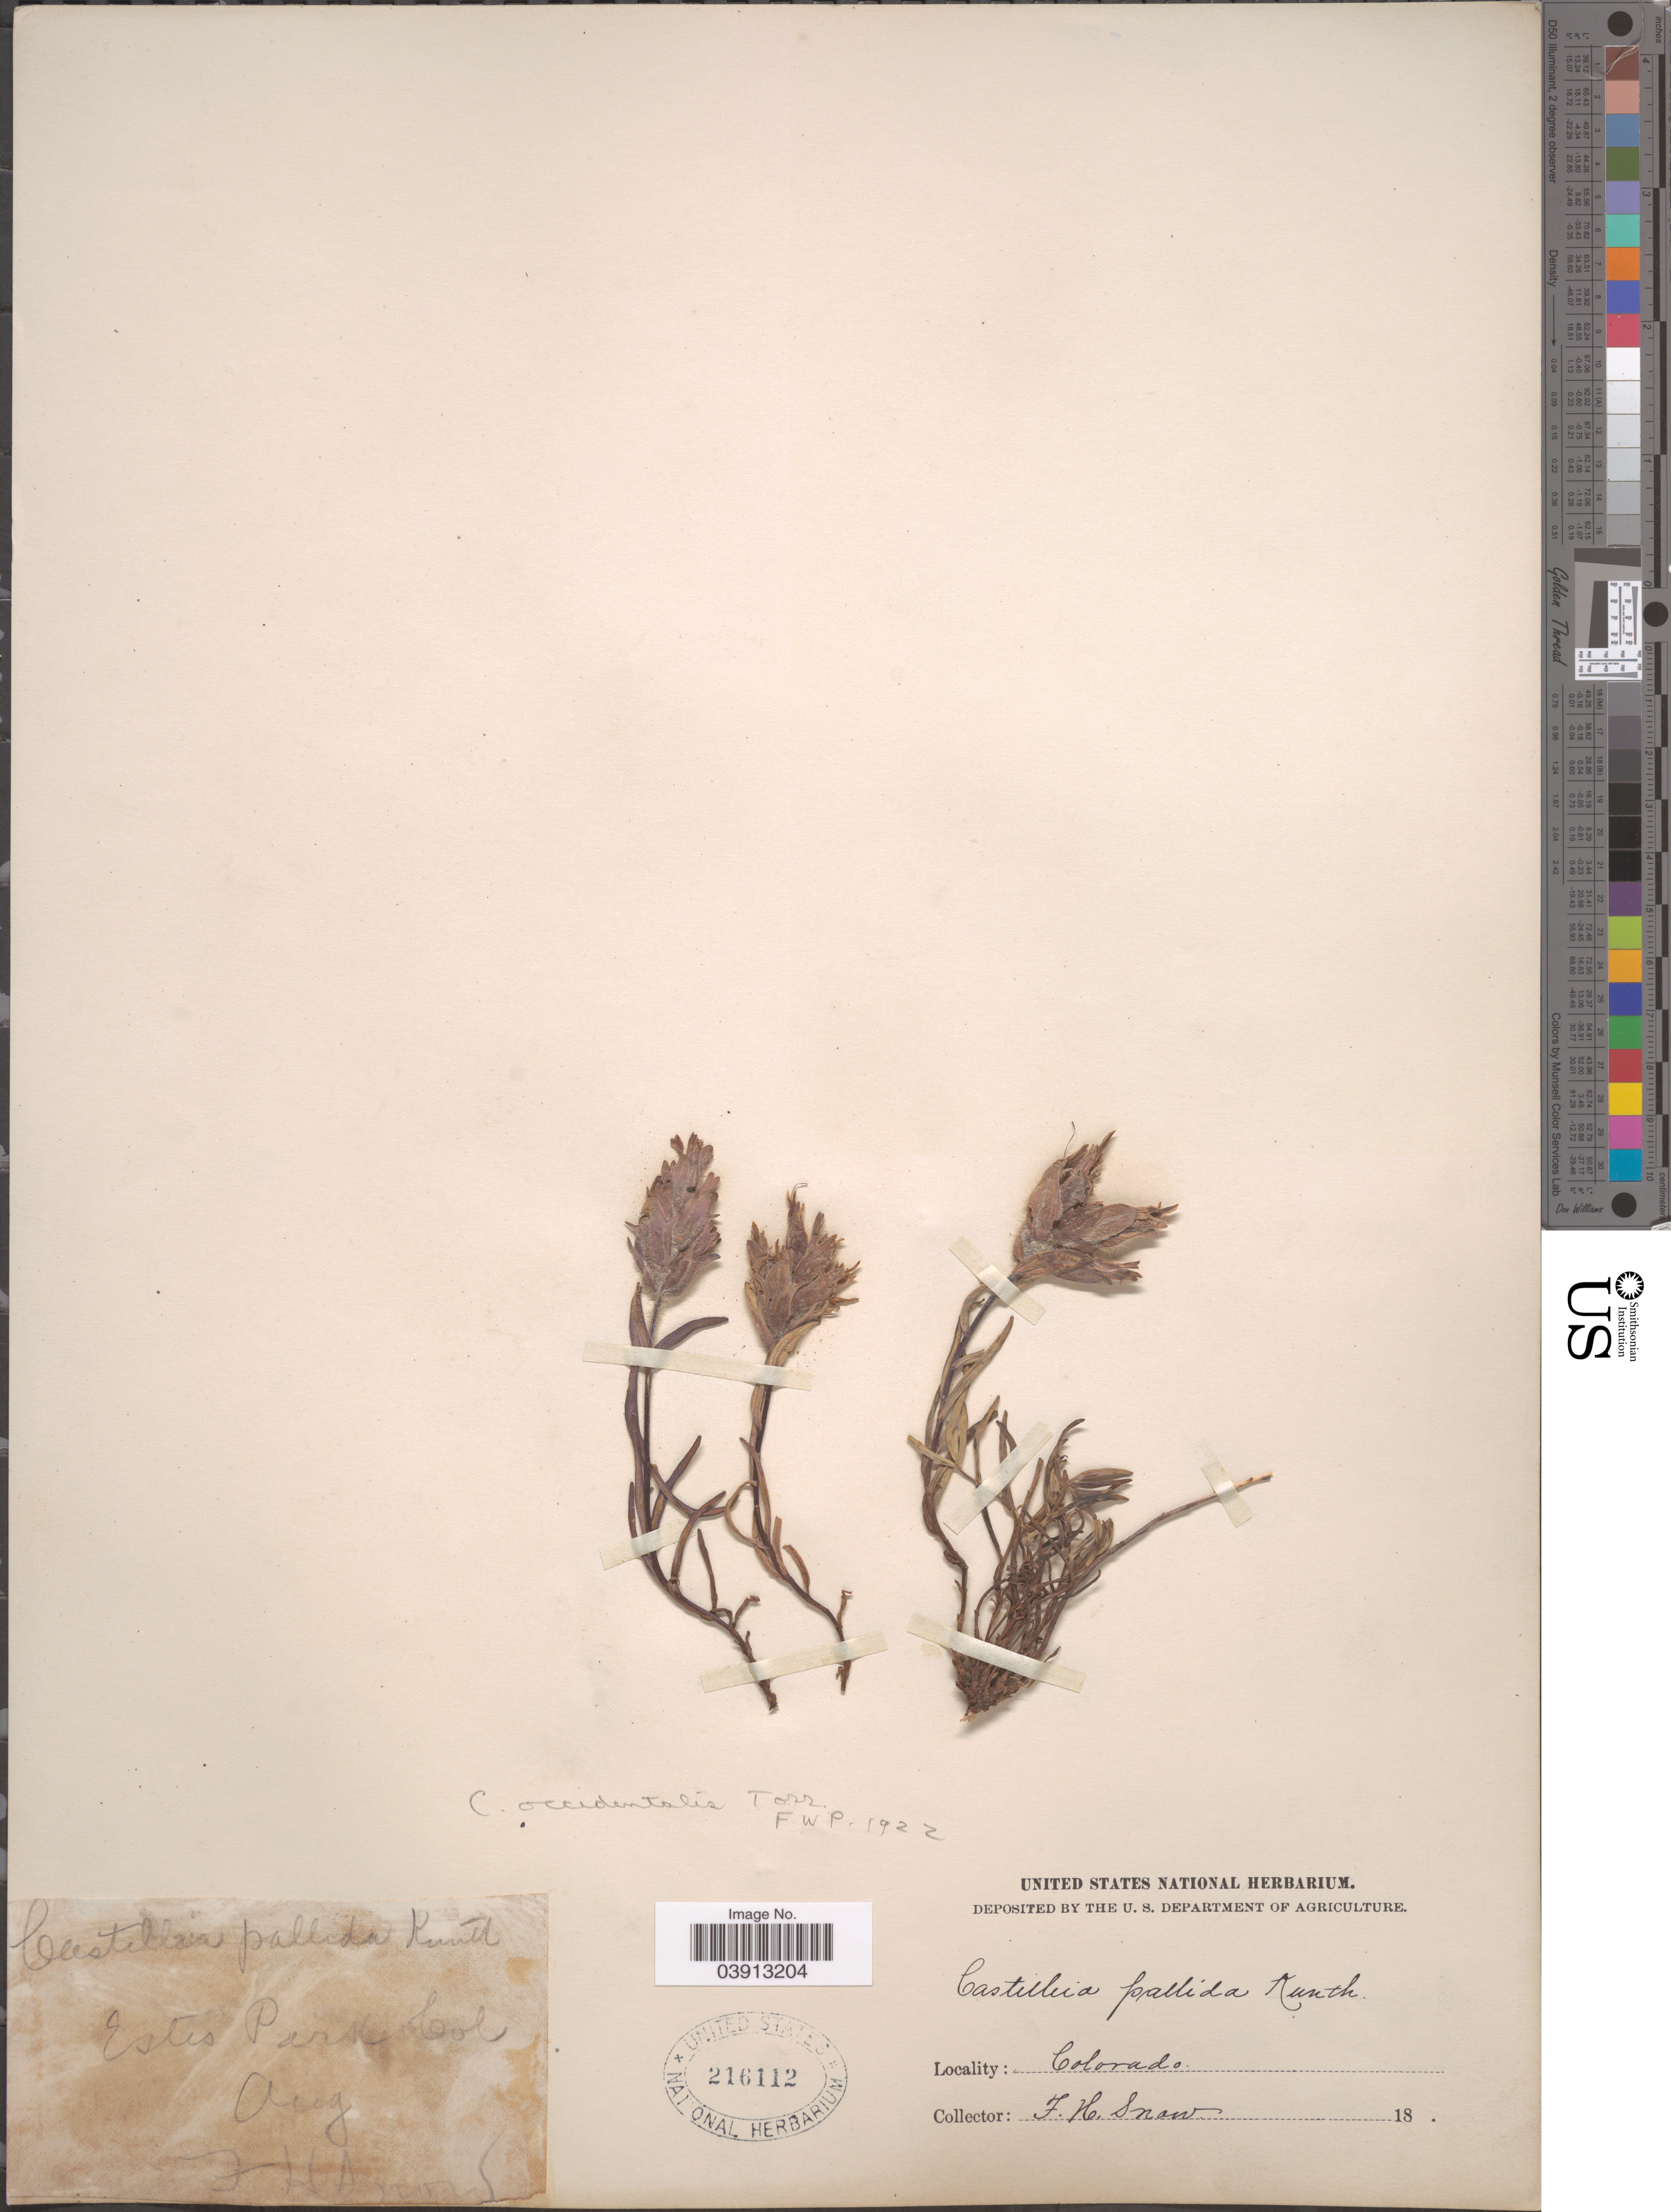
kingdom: Plantae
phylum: Tracheophyta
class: Magnoliopsida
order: Lamiales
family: Orobanchaceae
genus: Castilleja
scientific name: Castilleja occidentalis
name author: Torr.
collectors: F. H. Snow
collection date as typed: Aug 18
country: United States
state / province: Colorado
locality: Estis Park.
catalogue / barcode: US 216112